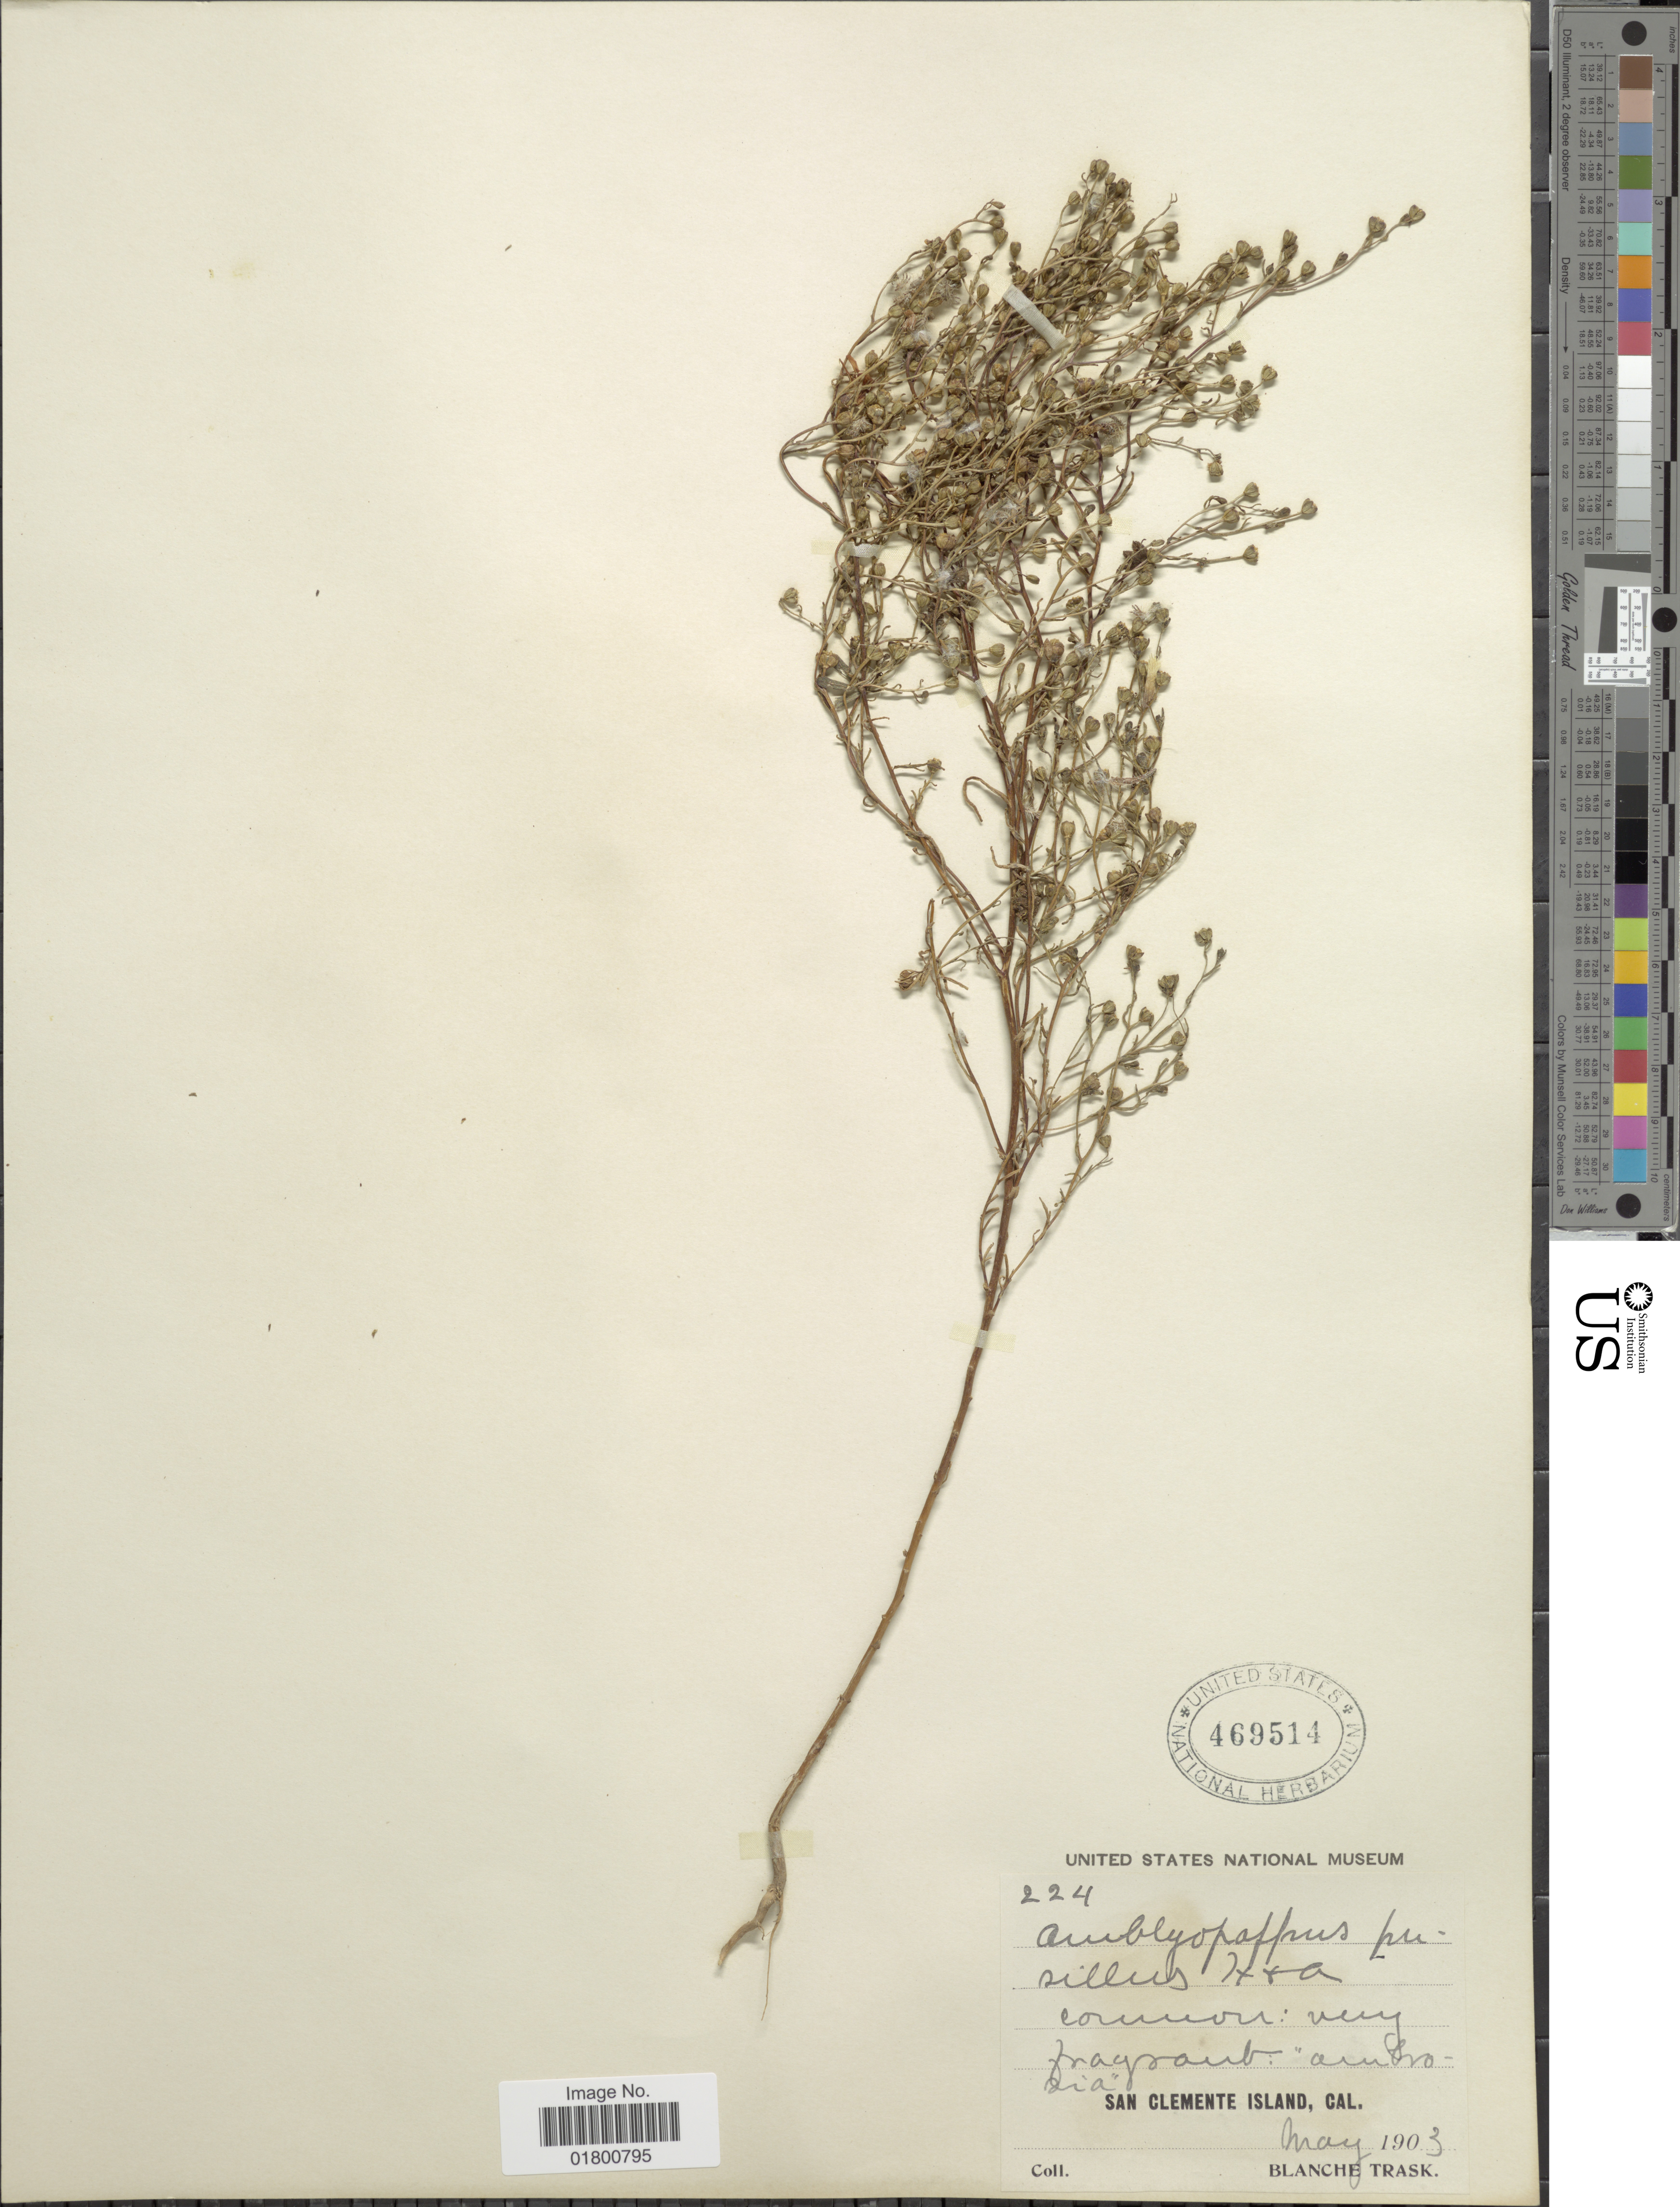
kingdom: Plantae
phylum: Tracheophyta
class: Magnoliopsida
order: Asterales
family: Asteraceae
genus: Amblyopappus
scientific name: Amblyopappus pusillus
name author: Hook. & Arn.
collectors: B. Trask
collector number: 224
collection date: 1903-05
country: United States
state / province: California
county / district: Los Angeles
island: San Clemente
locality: San Clemente Island, Cal.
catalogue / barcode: US 469514